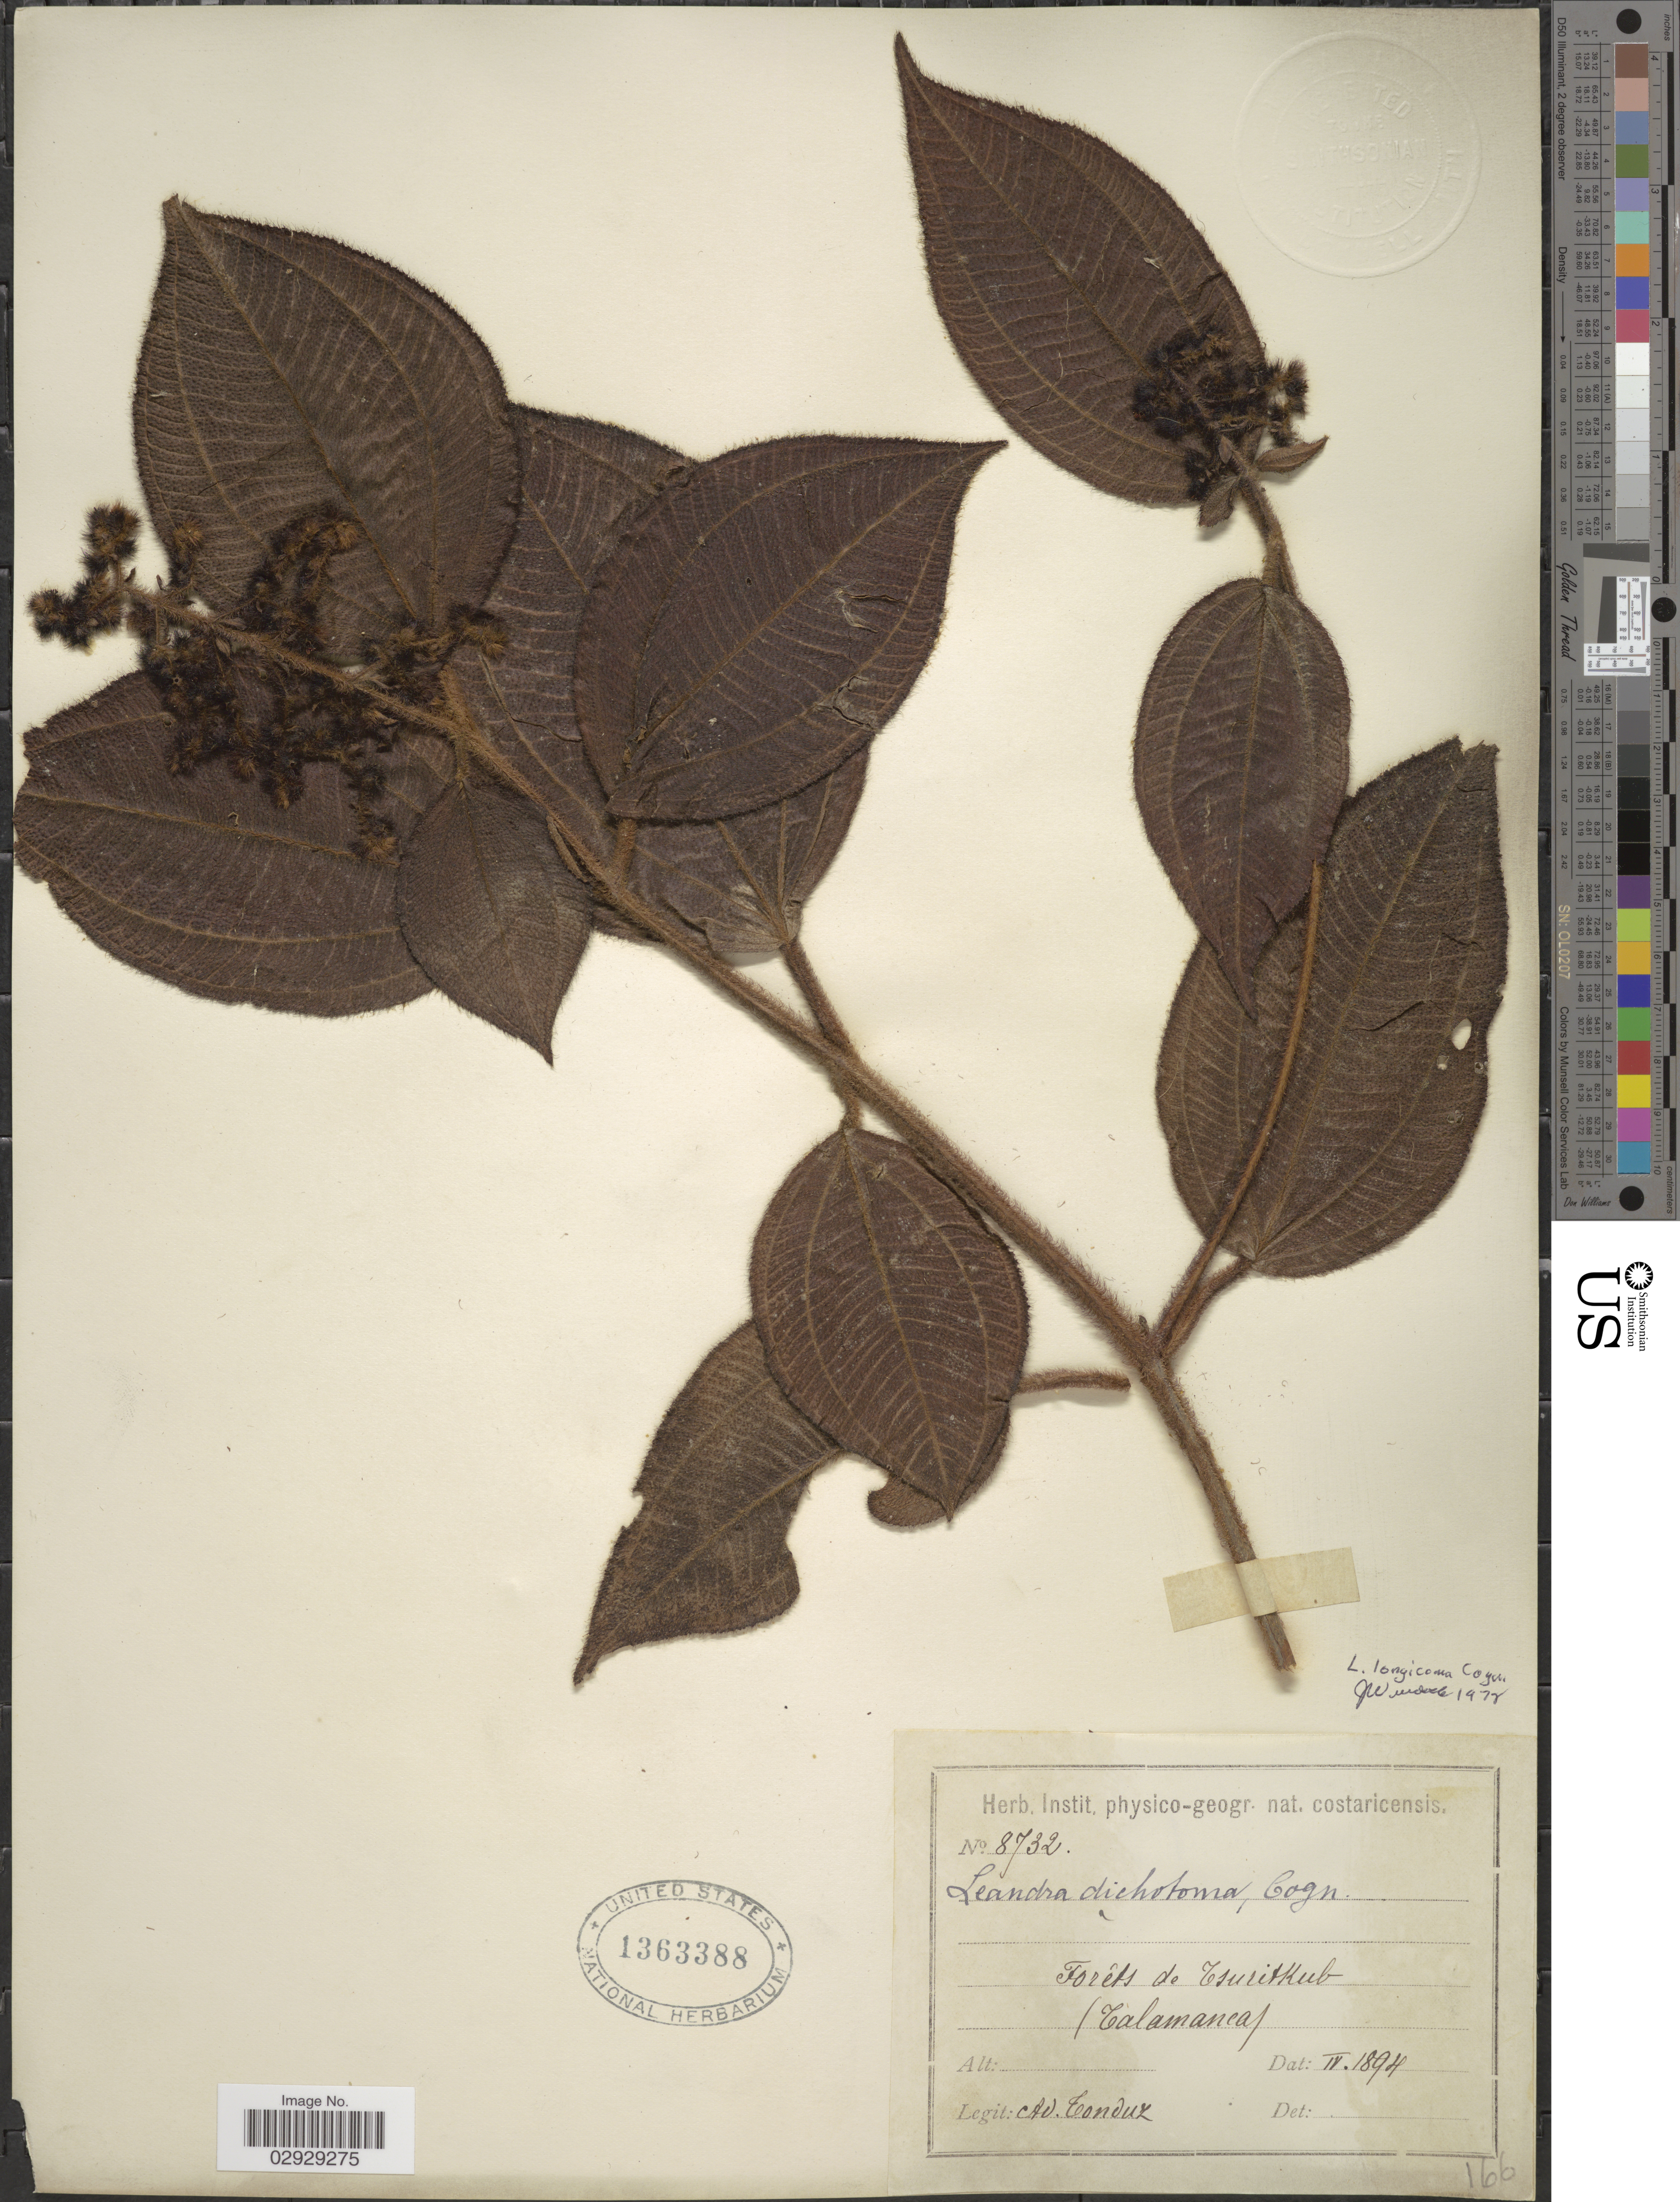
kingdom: Plantae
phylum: Tracheophyta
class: Magnoliopsida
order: Myrtales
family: Melastomataceae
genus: Leandra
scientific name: Leandra longicoma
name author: Cogn.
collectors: A. Tonduz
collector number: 8732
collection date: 1894-04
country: Costa Rica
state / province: Limón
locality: Forêts de Tsuritkub (Talamanca).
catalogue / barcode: US 1363388